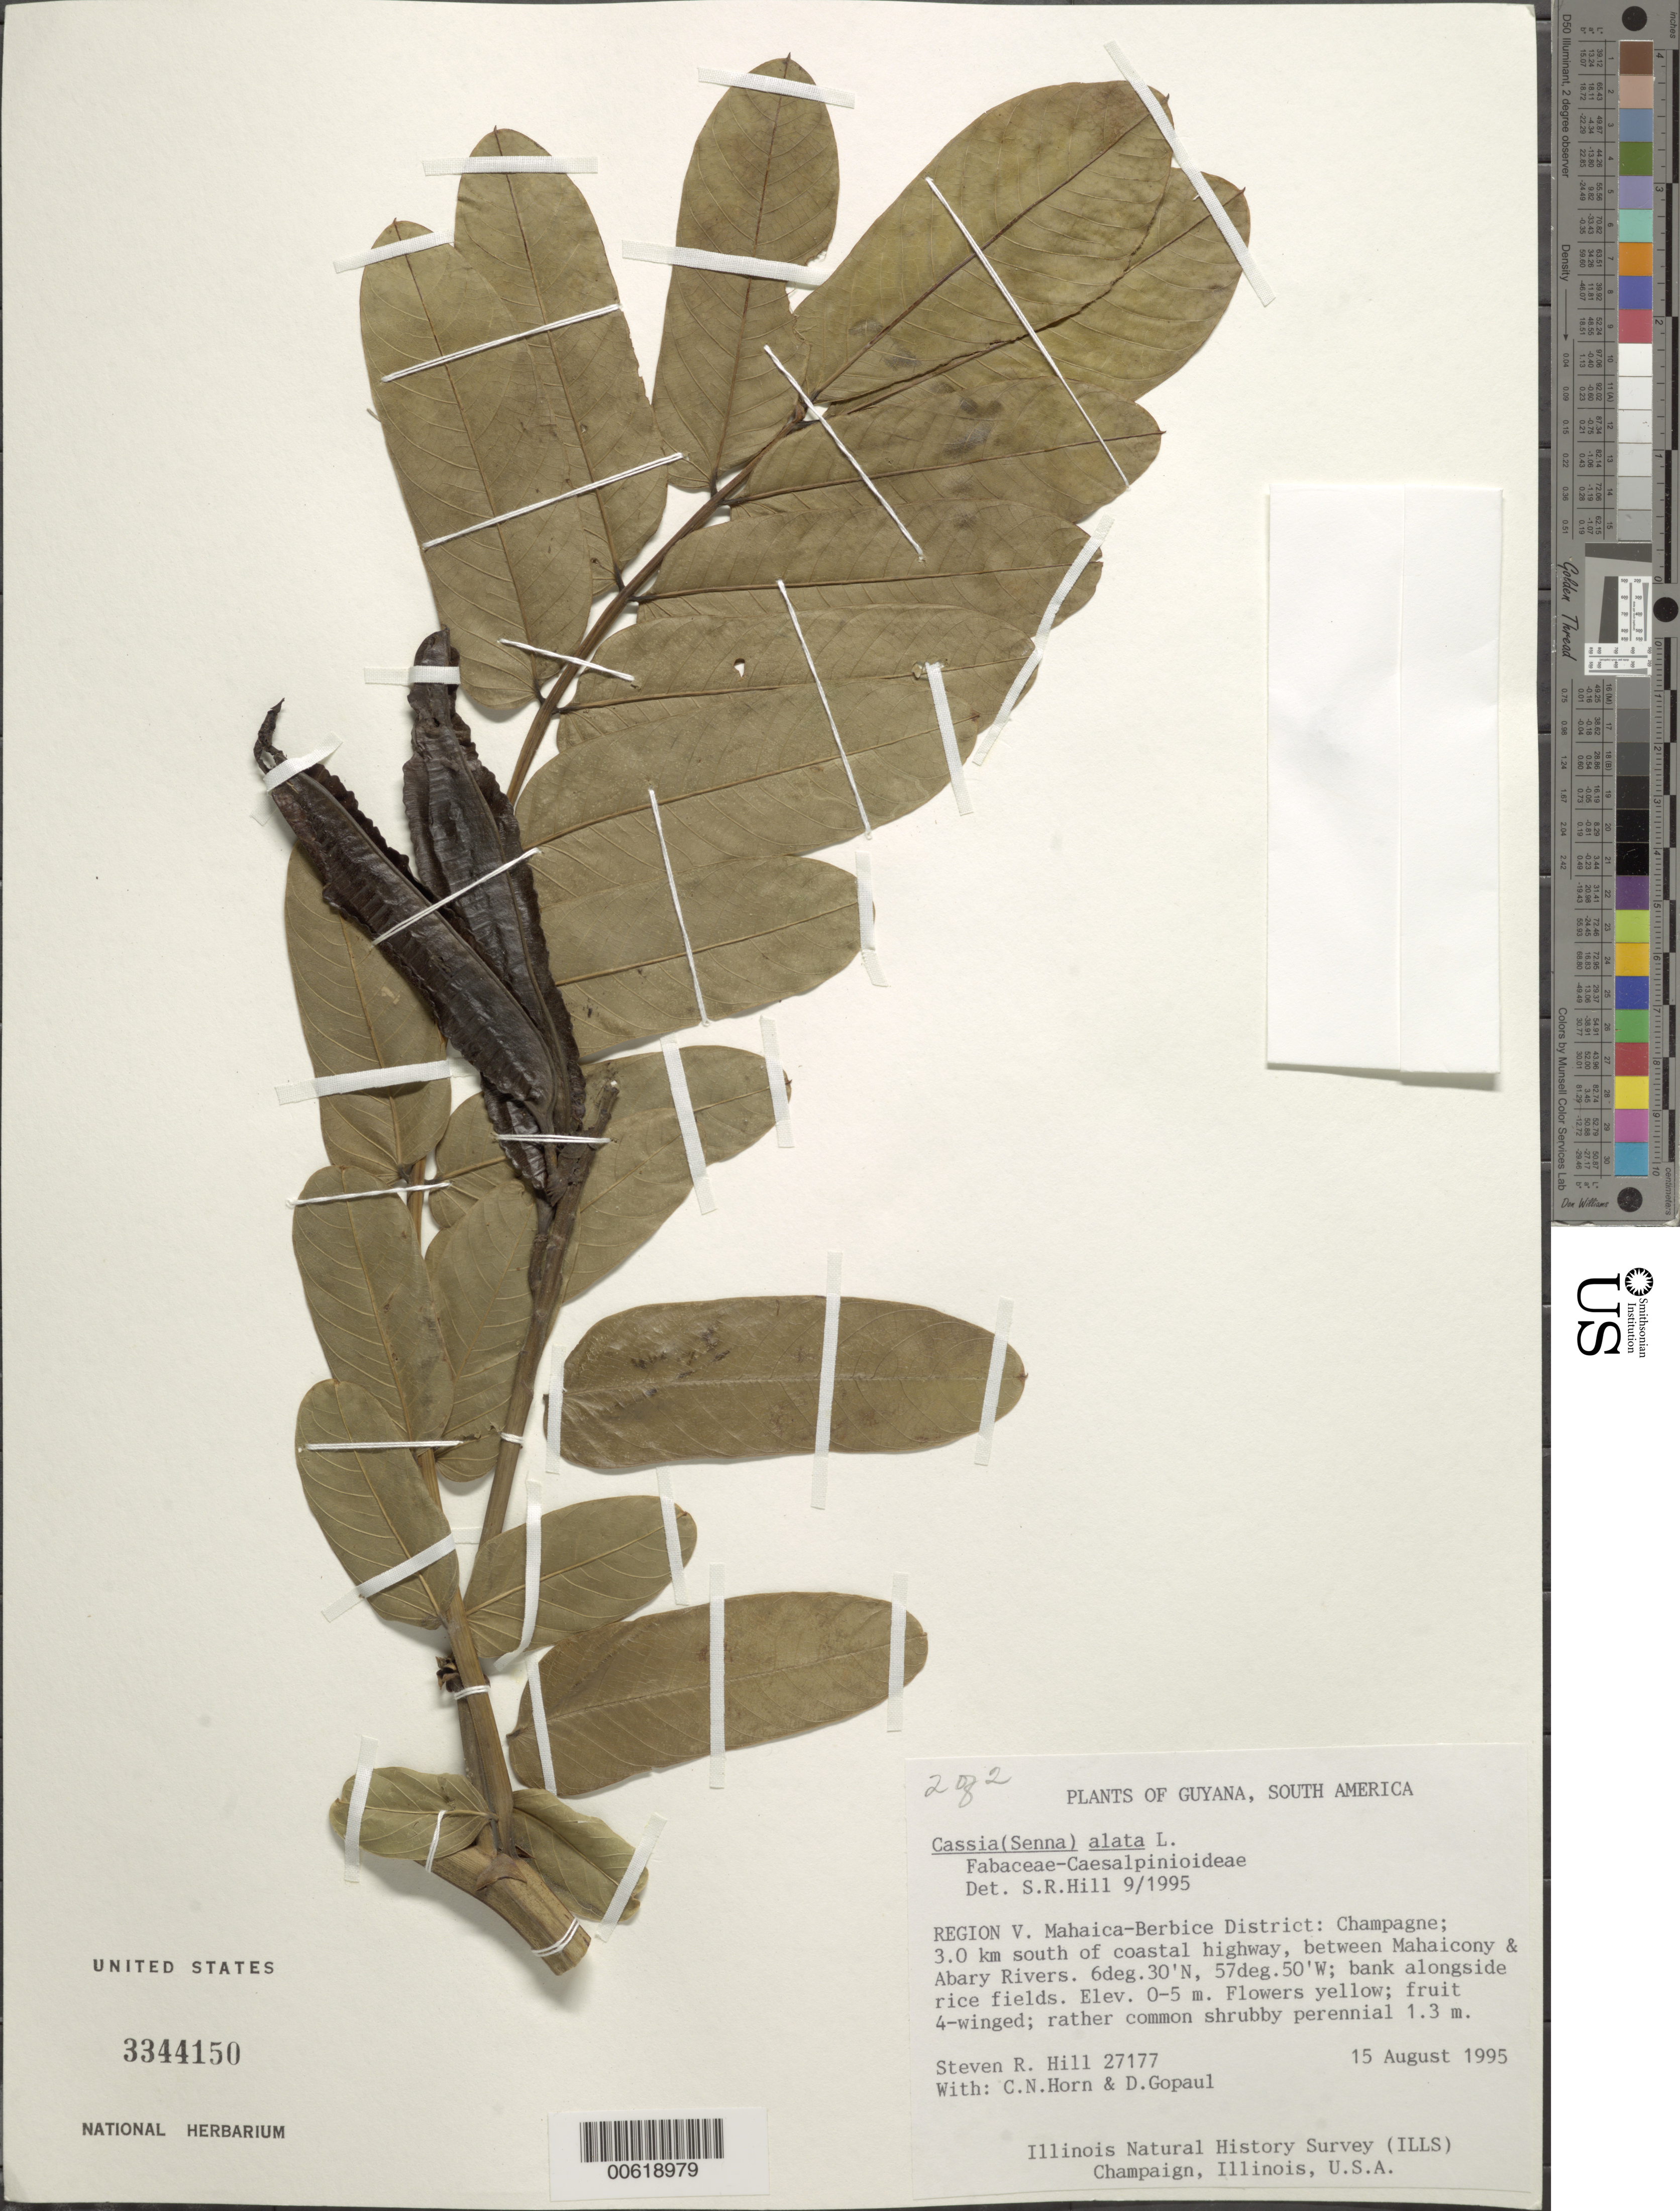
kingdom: Plantae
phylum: Tracheophyta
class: Magnoliopsida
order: Fabales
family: Fabaceae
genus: Senna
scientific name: Senna alata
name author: (L.) Roxb.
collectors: S. R. Hill, C. N. Horn & D. Gopaul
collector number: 27177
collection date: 1995-08-15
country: Guyana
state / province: Mahaica-Berbice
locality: Region V. Mahaica-Berbice District: Champagne; 3.0 km south of coastal highway, between Mahaicony & Abary Rivers.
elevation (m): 0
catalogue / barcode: US 3344150